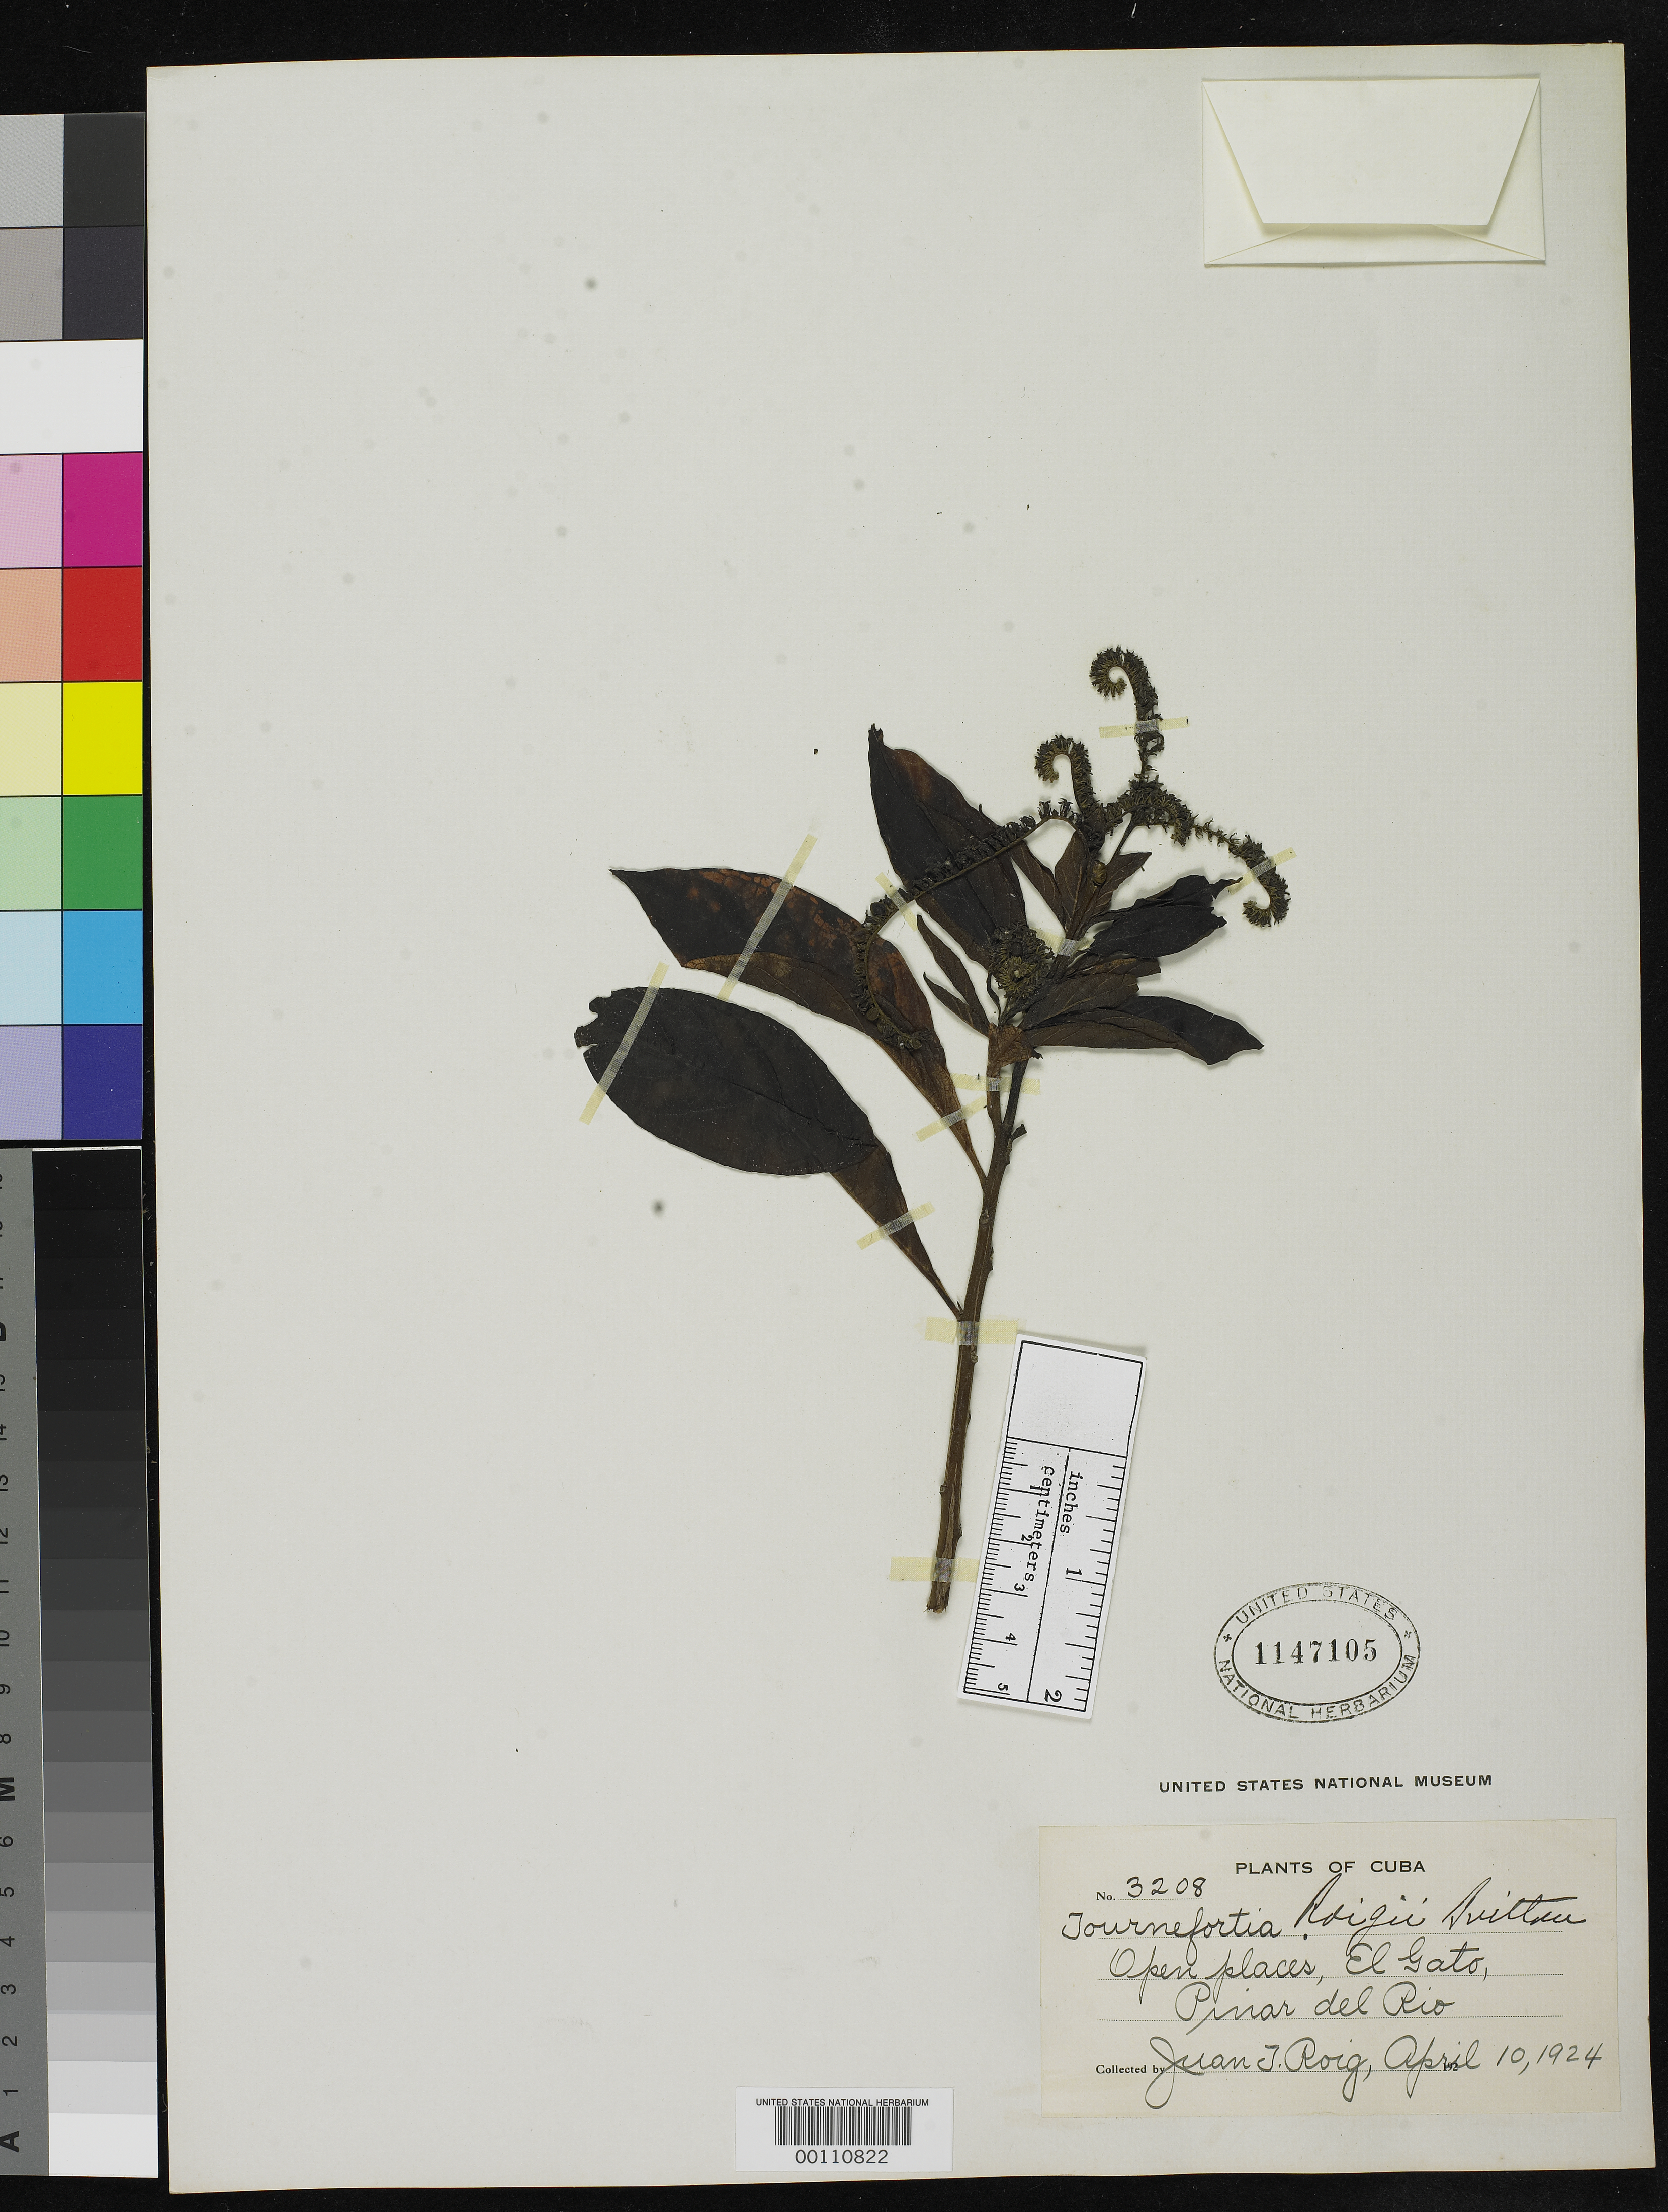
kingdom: Plantae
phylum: Tracheophyta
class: Magnoliopsida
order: Boraginales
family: Heliotropiaceae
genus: Tournefortia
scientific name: Tournefortia roigii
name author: Britton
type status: Isotype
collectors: J. Roig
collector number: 3208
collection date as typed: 10 Apr 1924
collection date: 1924-04-10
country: Cuba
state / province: Pinar del Río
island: Greater Antilles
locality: El Gato.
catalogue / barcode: US 1147105